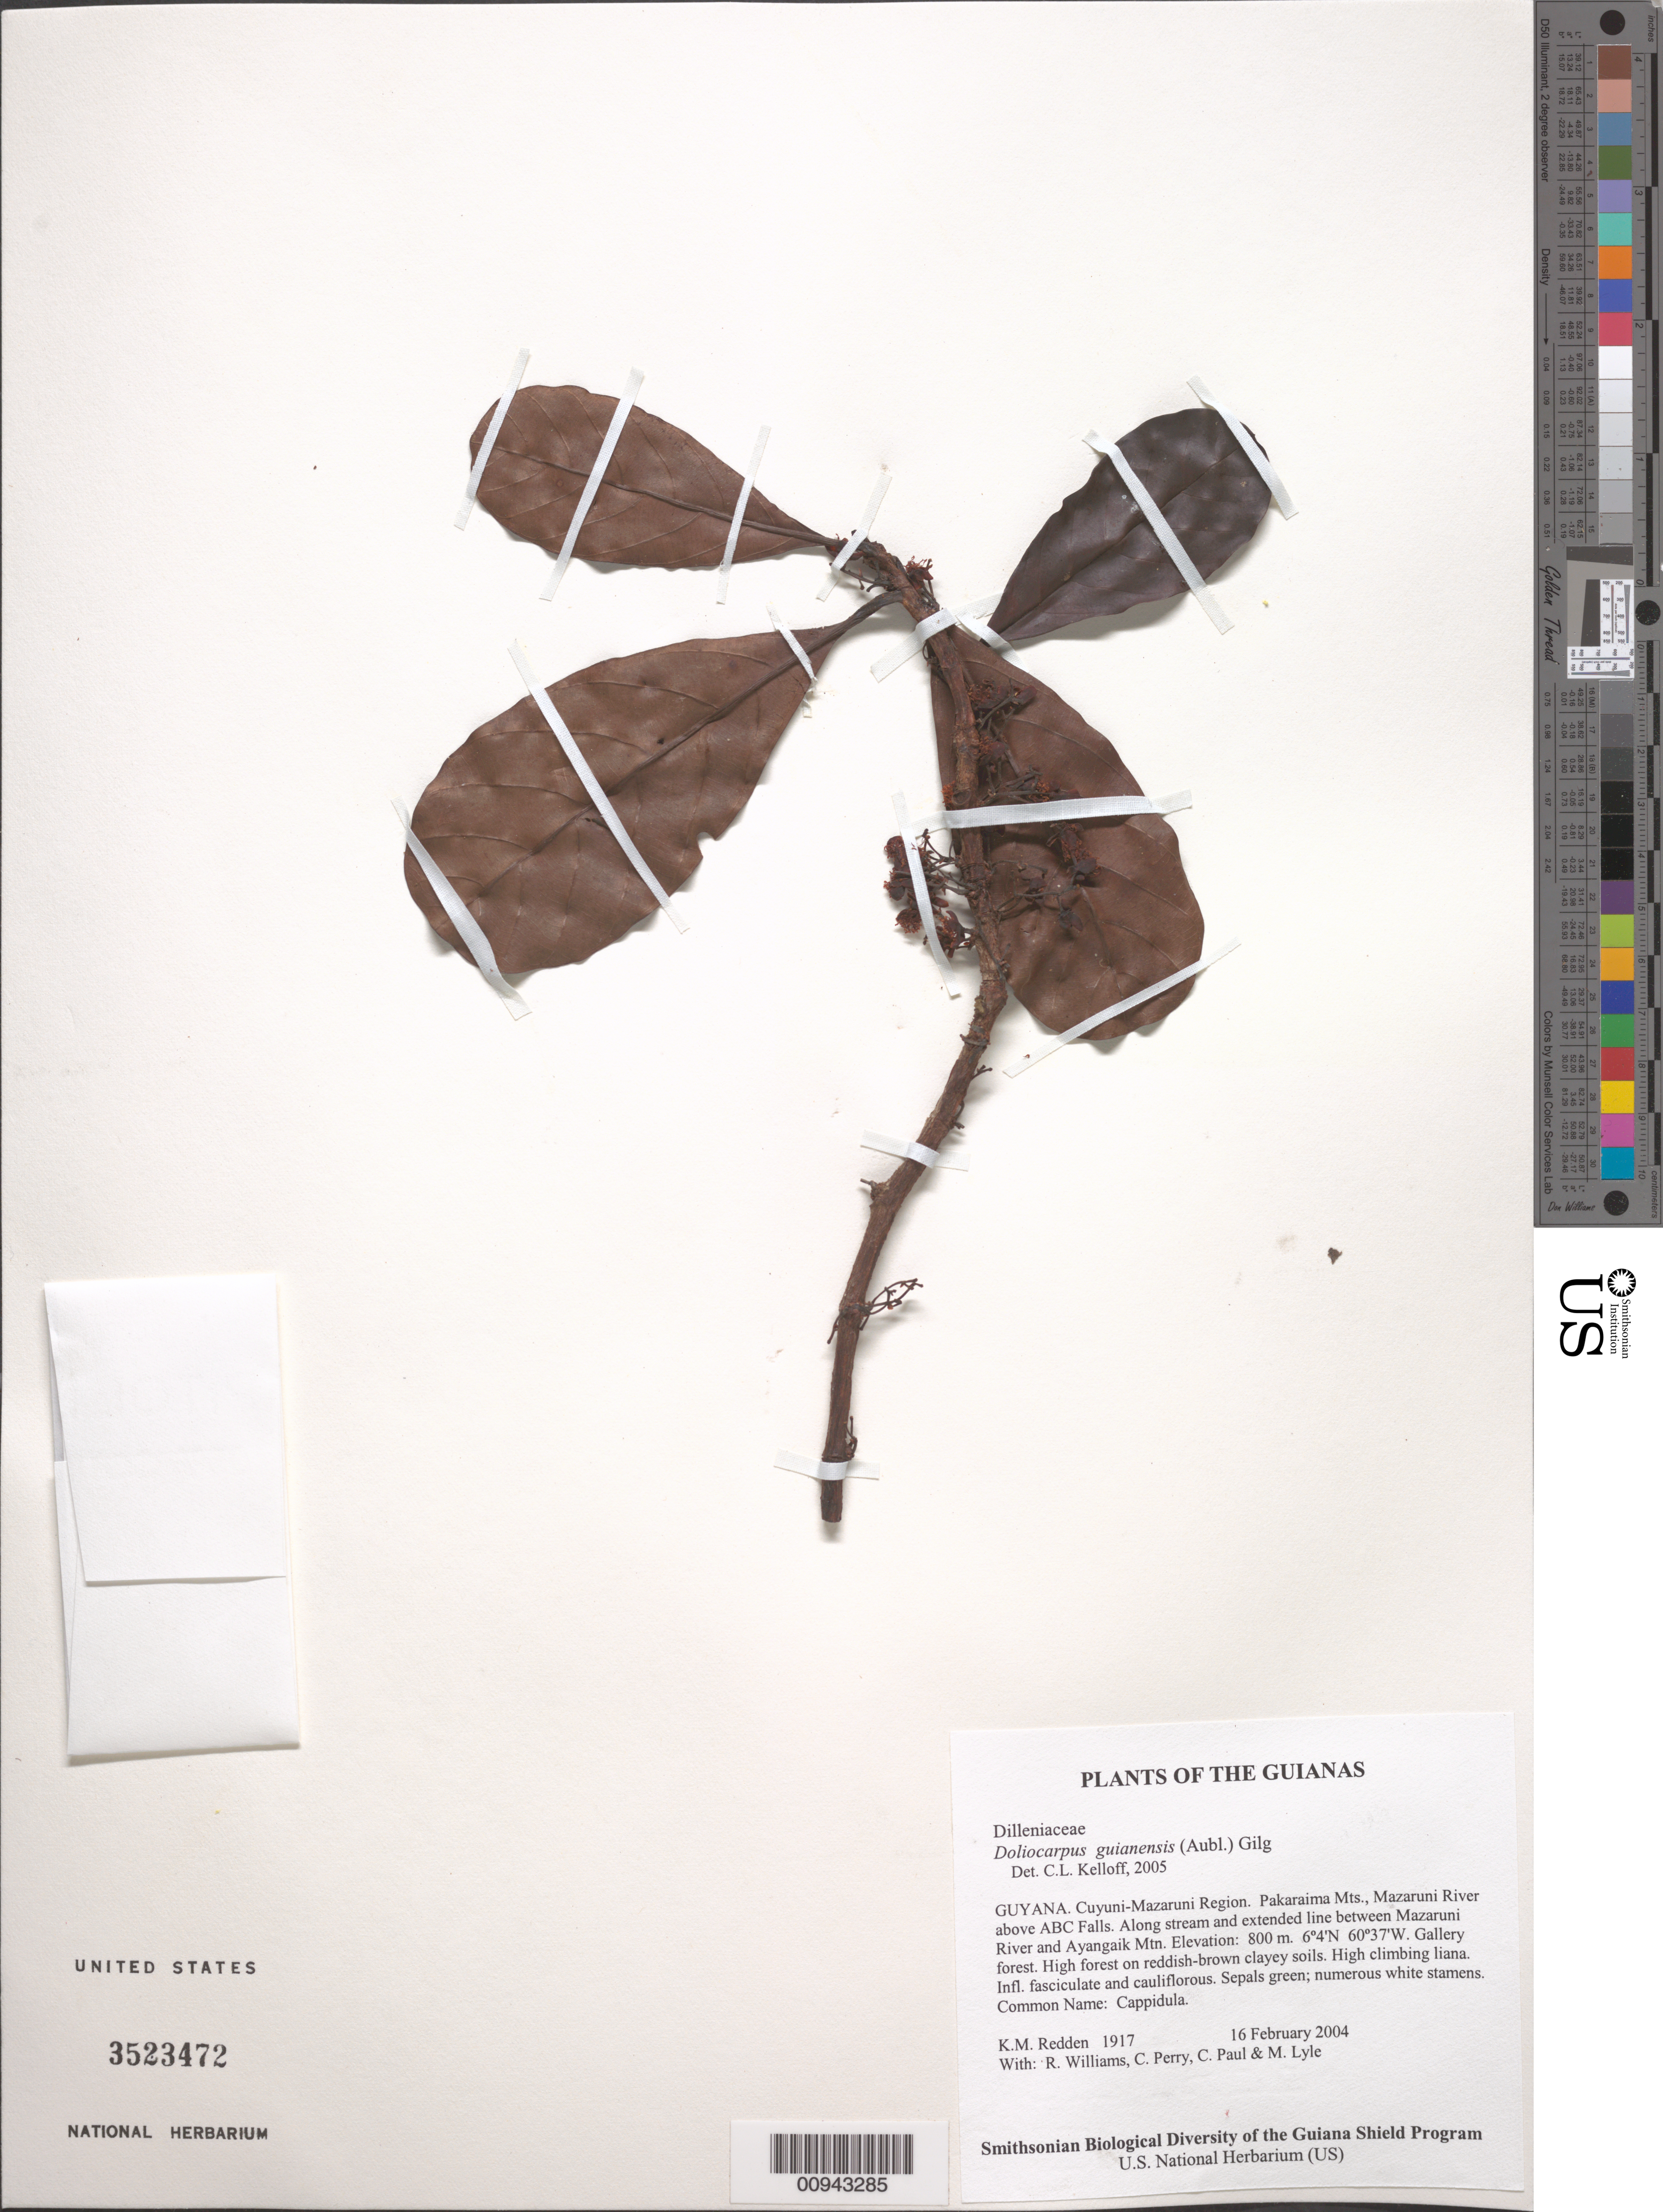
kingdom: Plantae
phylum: Tracheophyta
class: Magnoliopsida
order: Dilleniales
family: Dilleniaceae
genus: Doliocarpus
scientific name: Doliocarpus guianensis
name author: (Aubl.) Gilg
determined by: Kelloff, Carol L., (US), Smithsonian Institution - National Museum of Natural History (UNITED STATES)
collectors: K. M. Redden, R. Williams, C. Perry, C. Paul & M. Lyle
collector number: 1917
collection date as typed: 16 February 2004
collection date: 2004-02-16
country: Guyana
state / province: Cuyuni-Mazaruni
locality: Pakaraima Mts., Mazaruni River above ABC Falls. Along stream and extended line between Mazaruni River and Ayangaik Mtn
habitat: Gallery forest. High forest on reddish-brown clayey soils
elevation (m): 800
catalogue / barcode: US 3523472